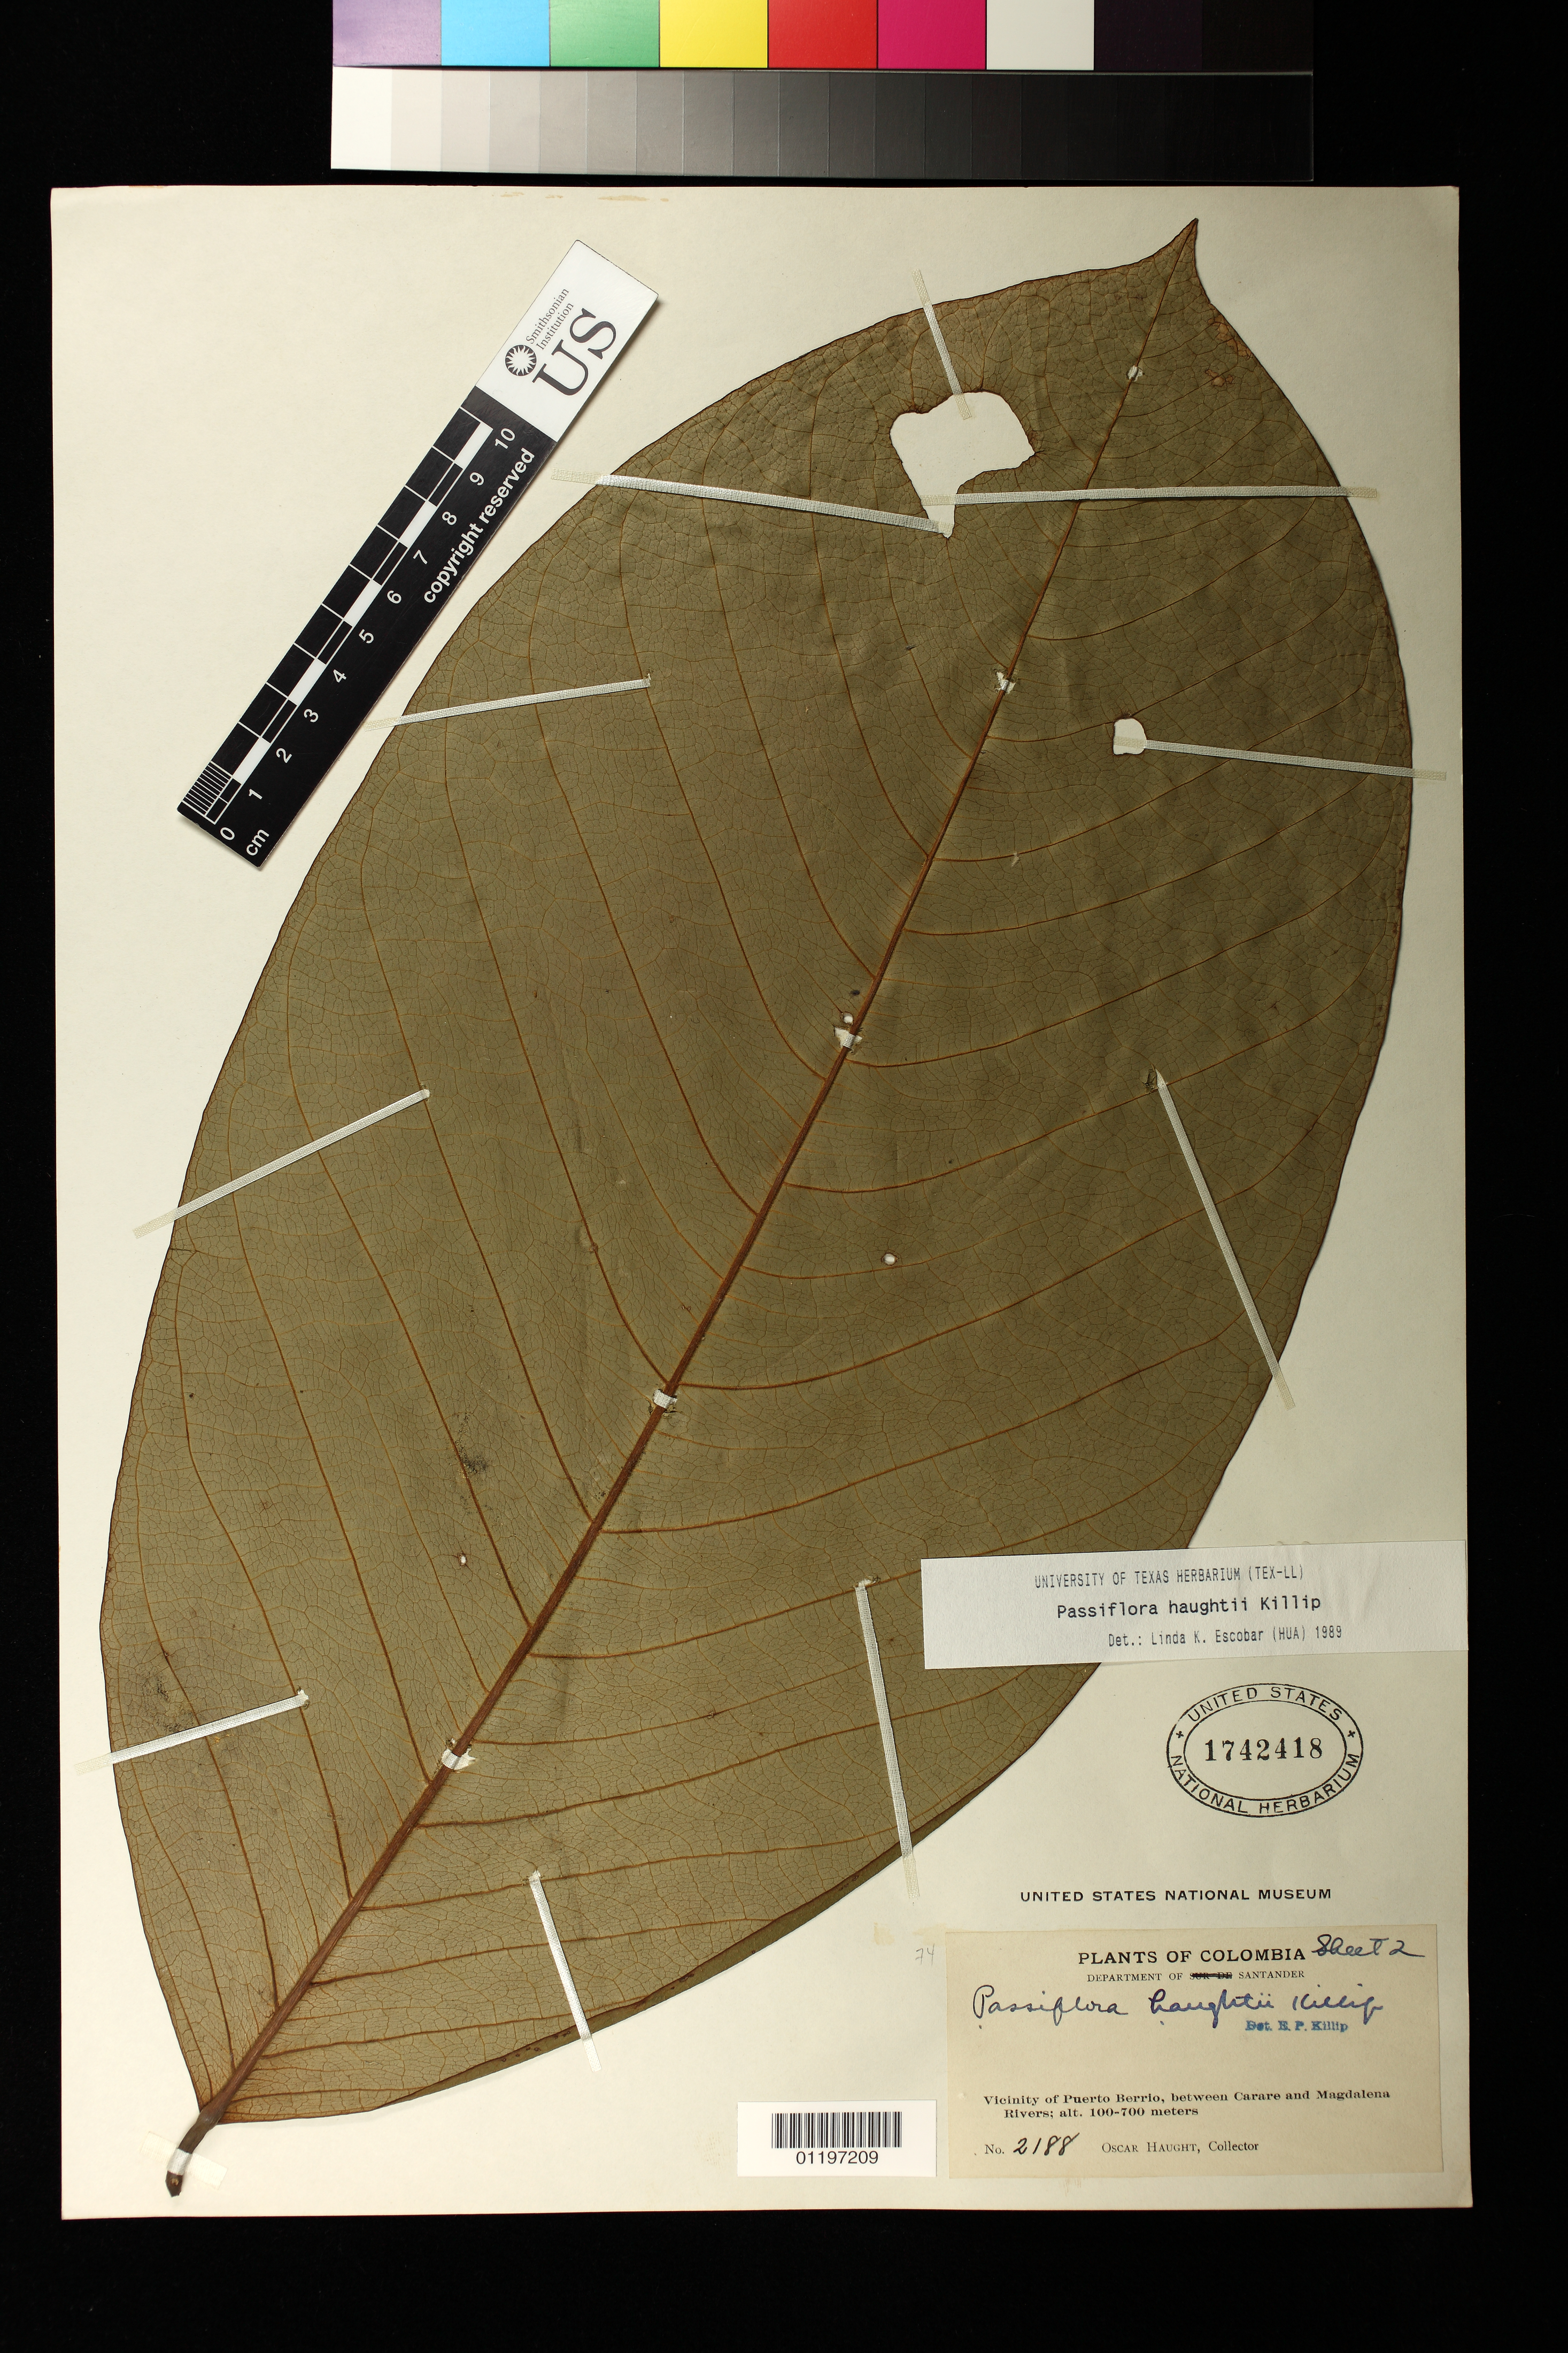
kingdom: Plantae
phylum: Tracheophyta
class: Magnoliopsida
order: Malpighiales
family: Passifloraceae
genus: Passiflora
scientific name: Passiflora haughtii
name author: Killip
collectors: O. L. Haught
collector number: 2188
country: Colombia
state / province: Antioquia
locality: Vicinity of Puerto Berrio, between Carare and Magdelena Rivers, Department of Santander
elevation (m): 100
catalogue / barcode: US 1742418